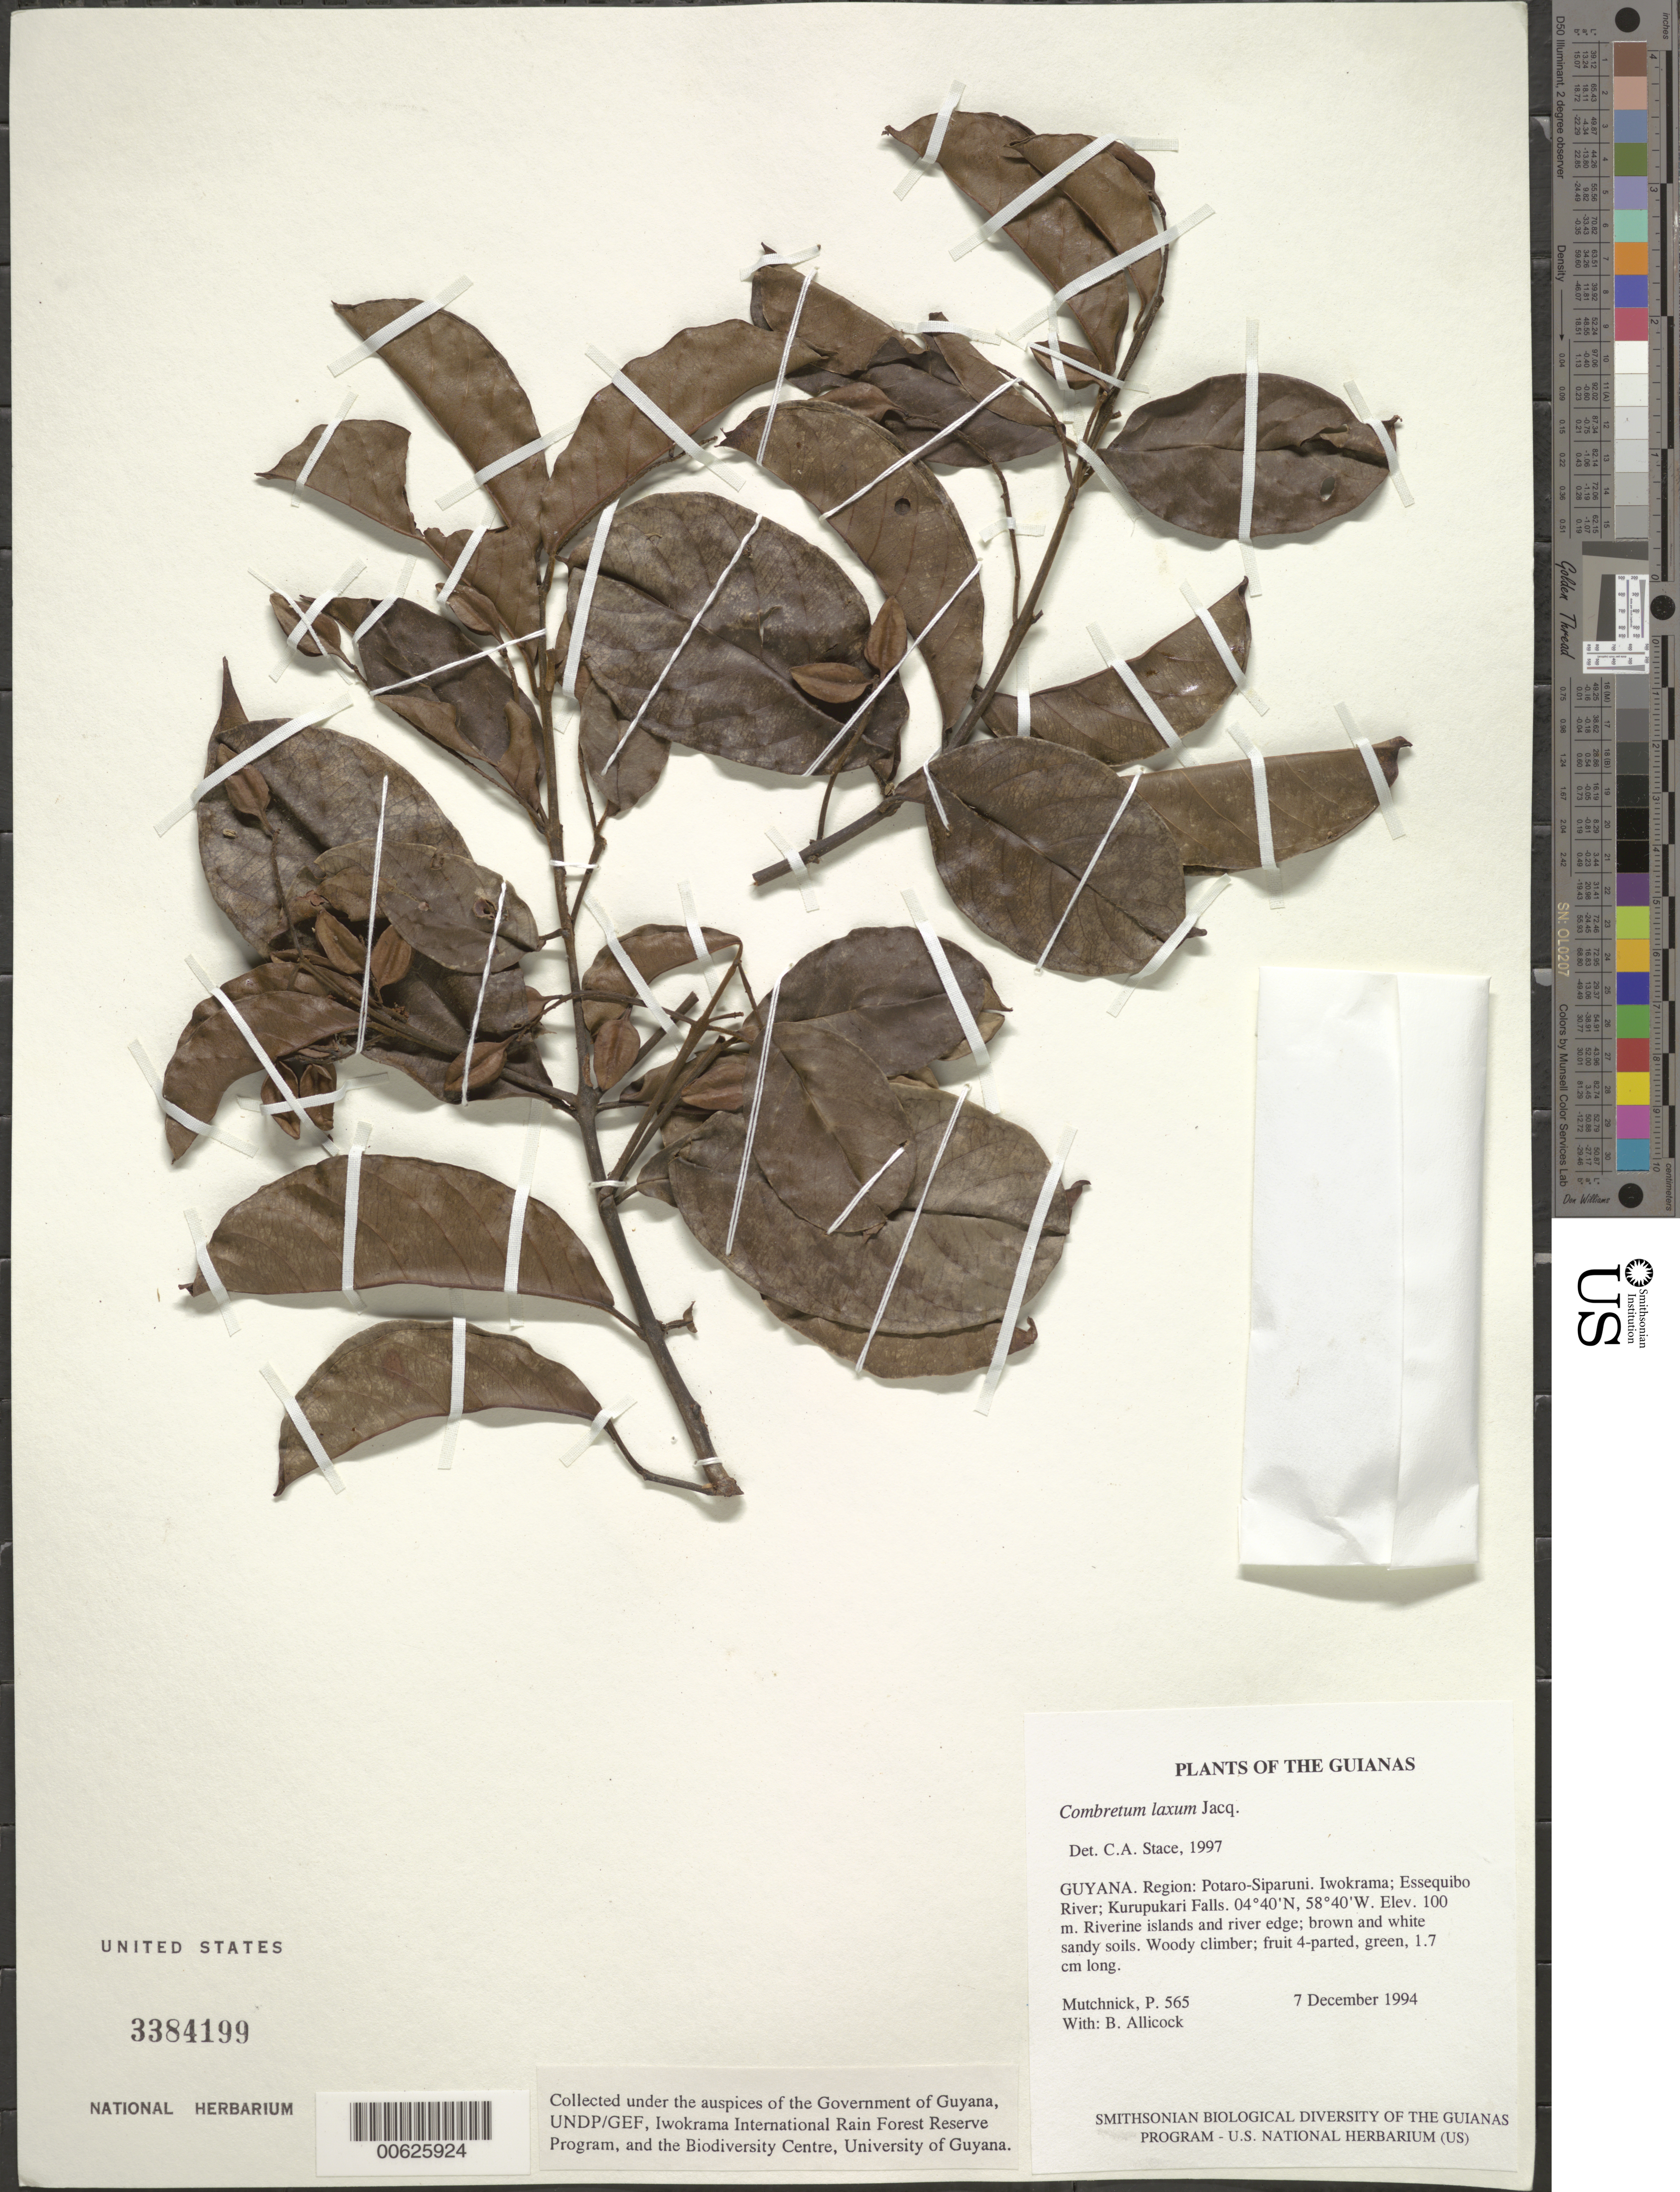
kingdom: Plantae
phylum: Tracheophyta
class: Magnoliopsida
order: Myrtales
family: Combretaceae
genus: Combretum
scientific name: Combretum laxum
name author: Jacq.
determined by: Stace, C. A.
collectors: P. Mutchnick & B. Allicock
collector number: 565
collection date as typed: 7 December 1994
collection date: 1994-12-07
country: Guyana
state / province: Potaro-Siparuni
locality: Iwokrama; Essequibo River; Kurupukari Falls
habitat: Riverine islands and river edge; brown and white sandy soils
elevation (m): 100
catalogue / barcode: US 3384199